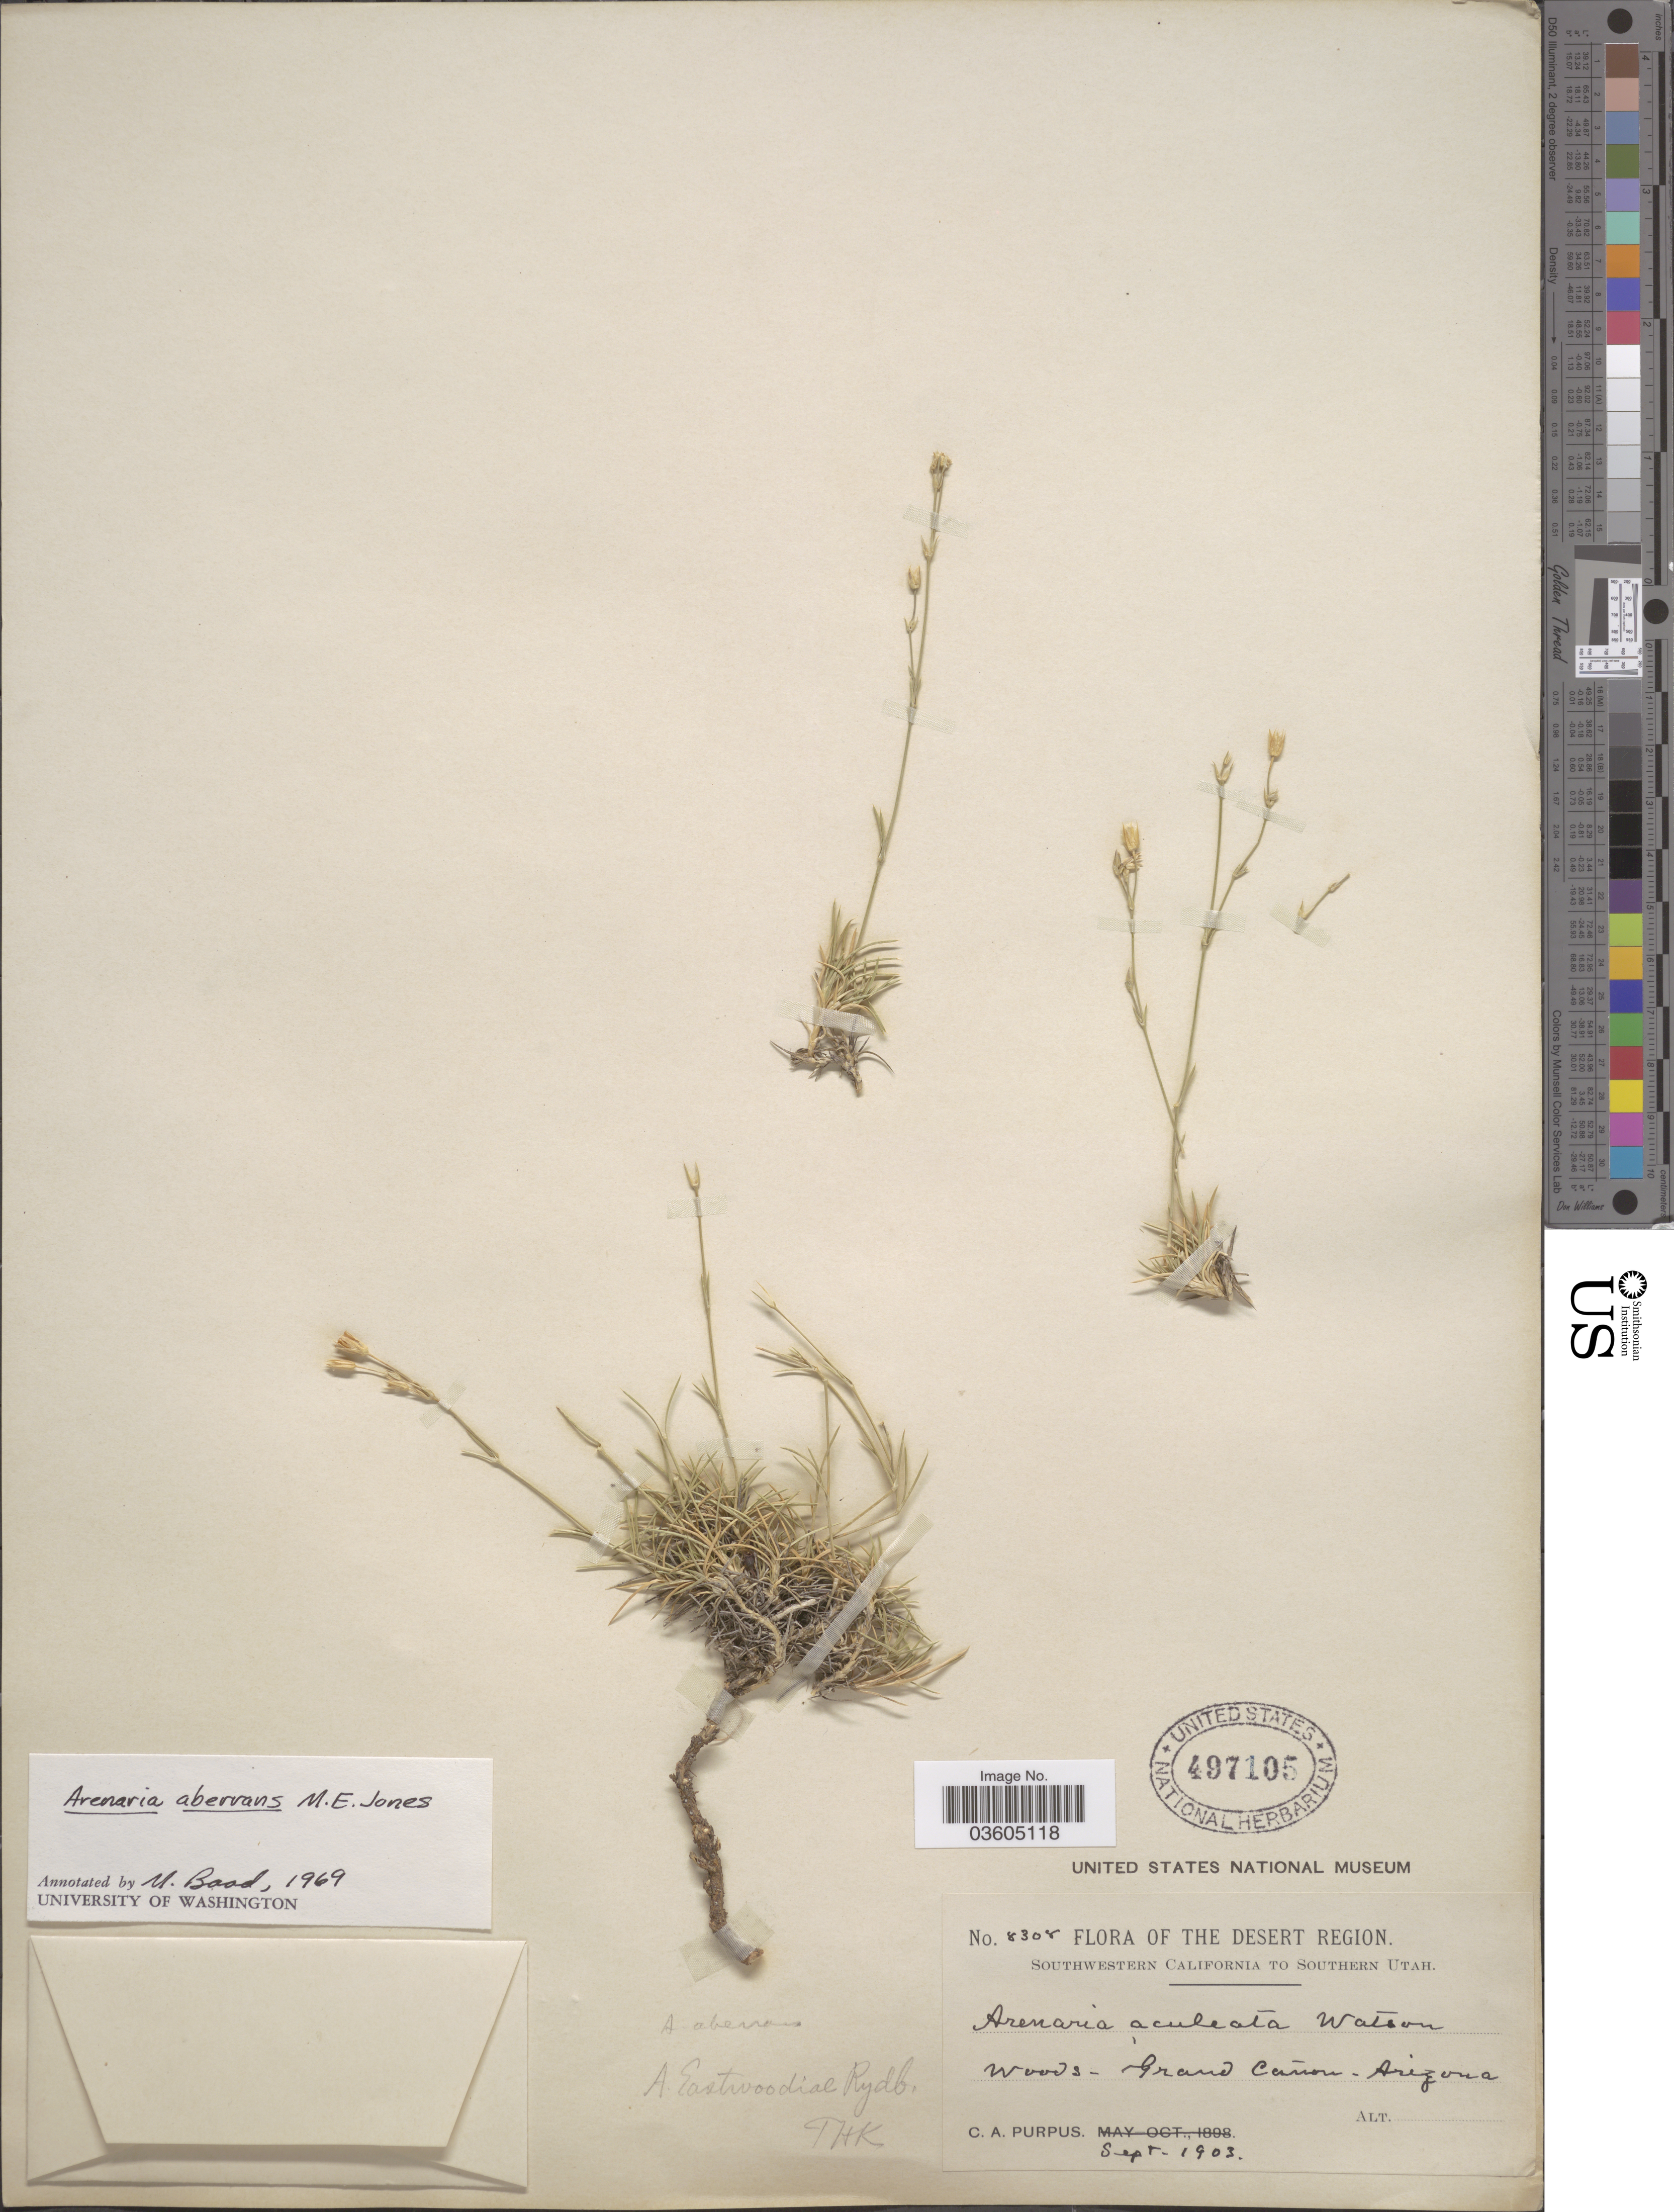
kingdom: Plantae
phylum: Tracheophyta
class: Magnoliopsida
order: Caryophyllales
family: Caryophyllaceae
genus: Eremogone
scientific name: Eremogone aberrans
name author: (M.E. Jones) Ikonn.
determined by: U.S. National Herbarium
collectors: C. A. Purpus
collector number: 8308*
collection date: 1903-09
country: United States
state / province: Arizona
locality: The Desert Region. Grand Cañon.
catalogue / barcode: US 497105